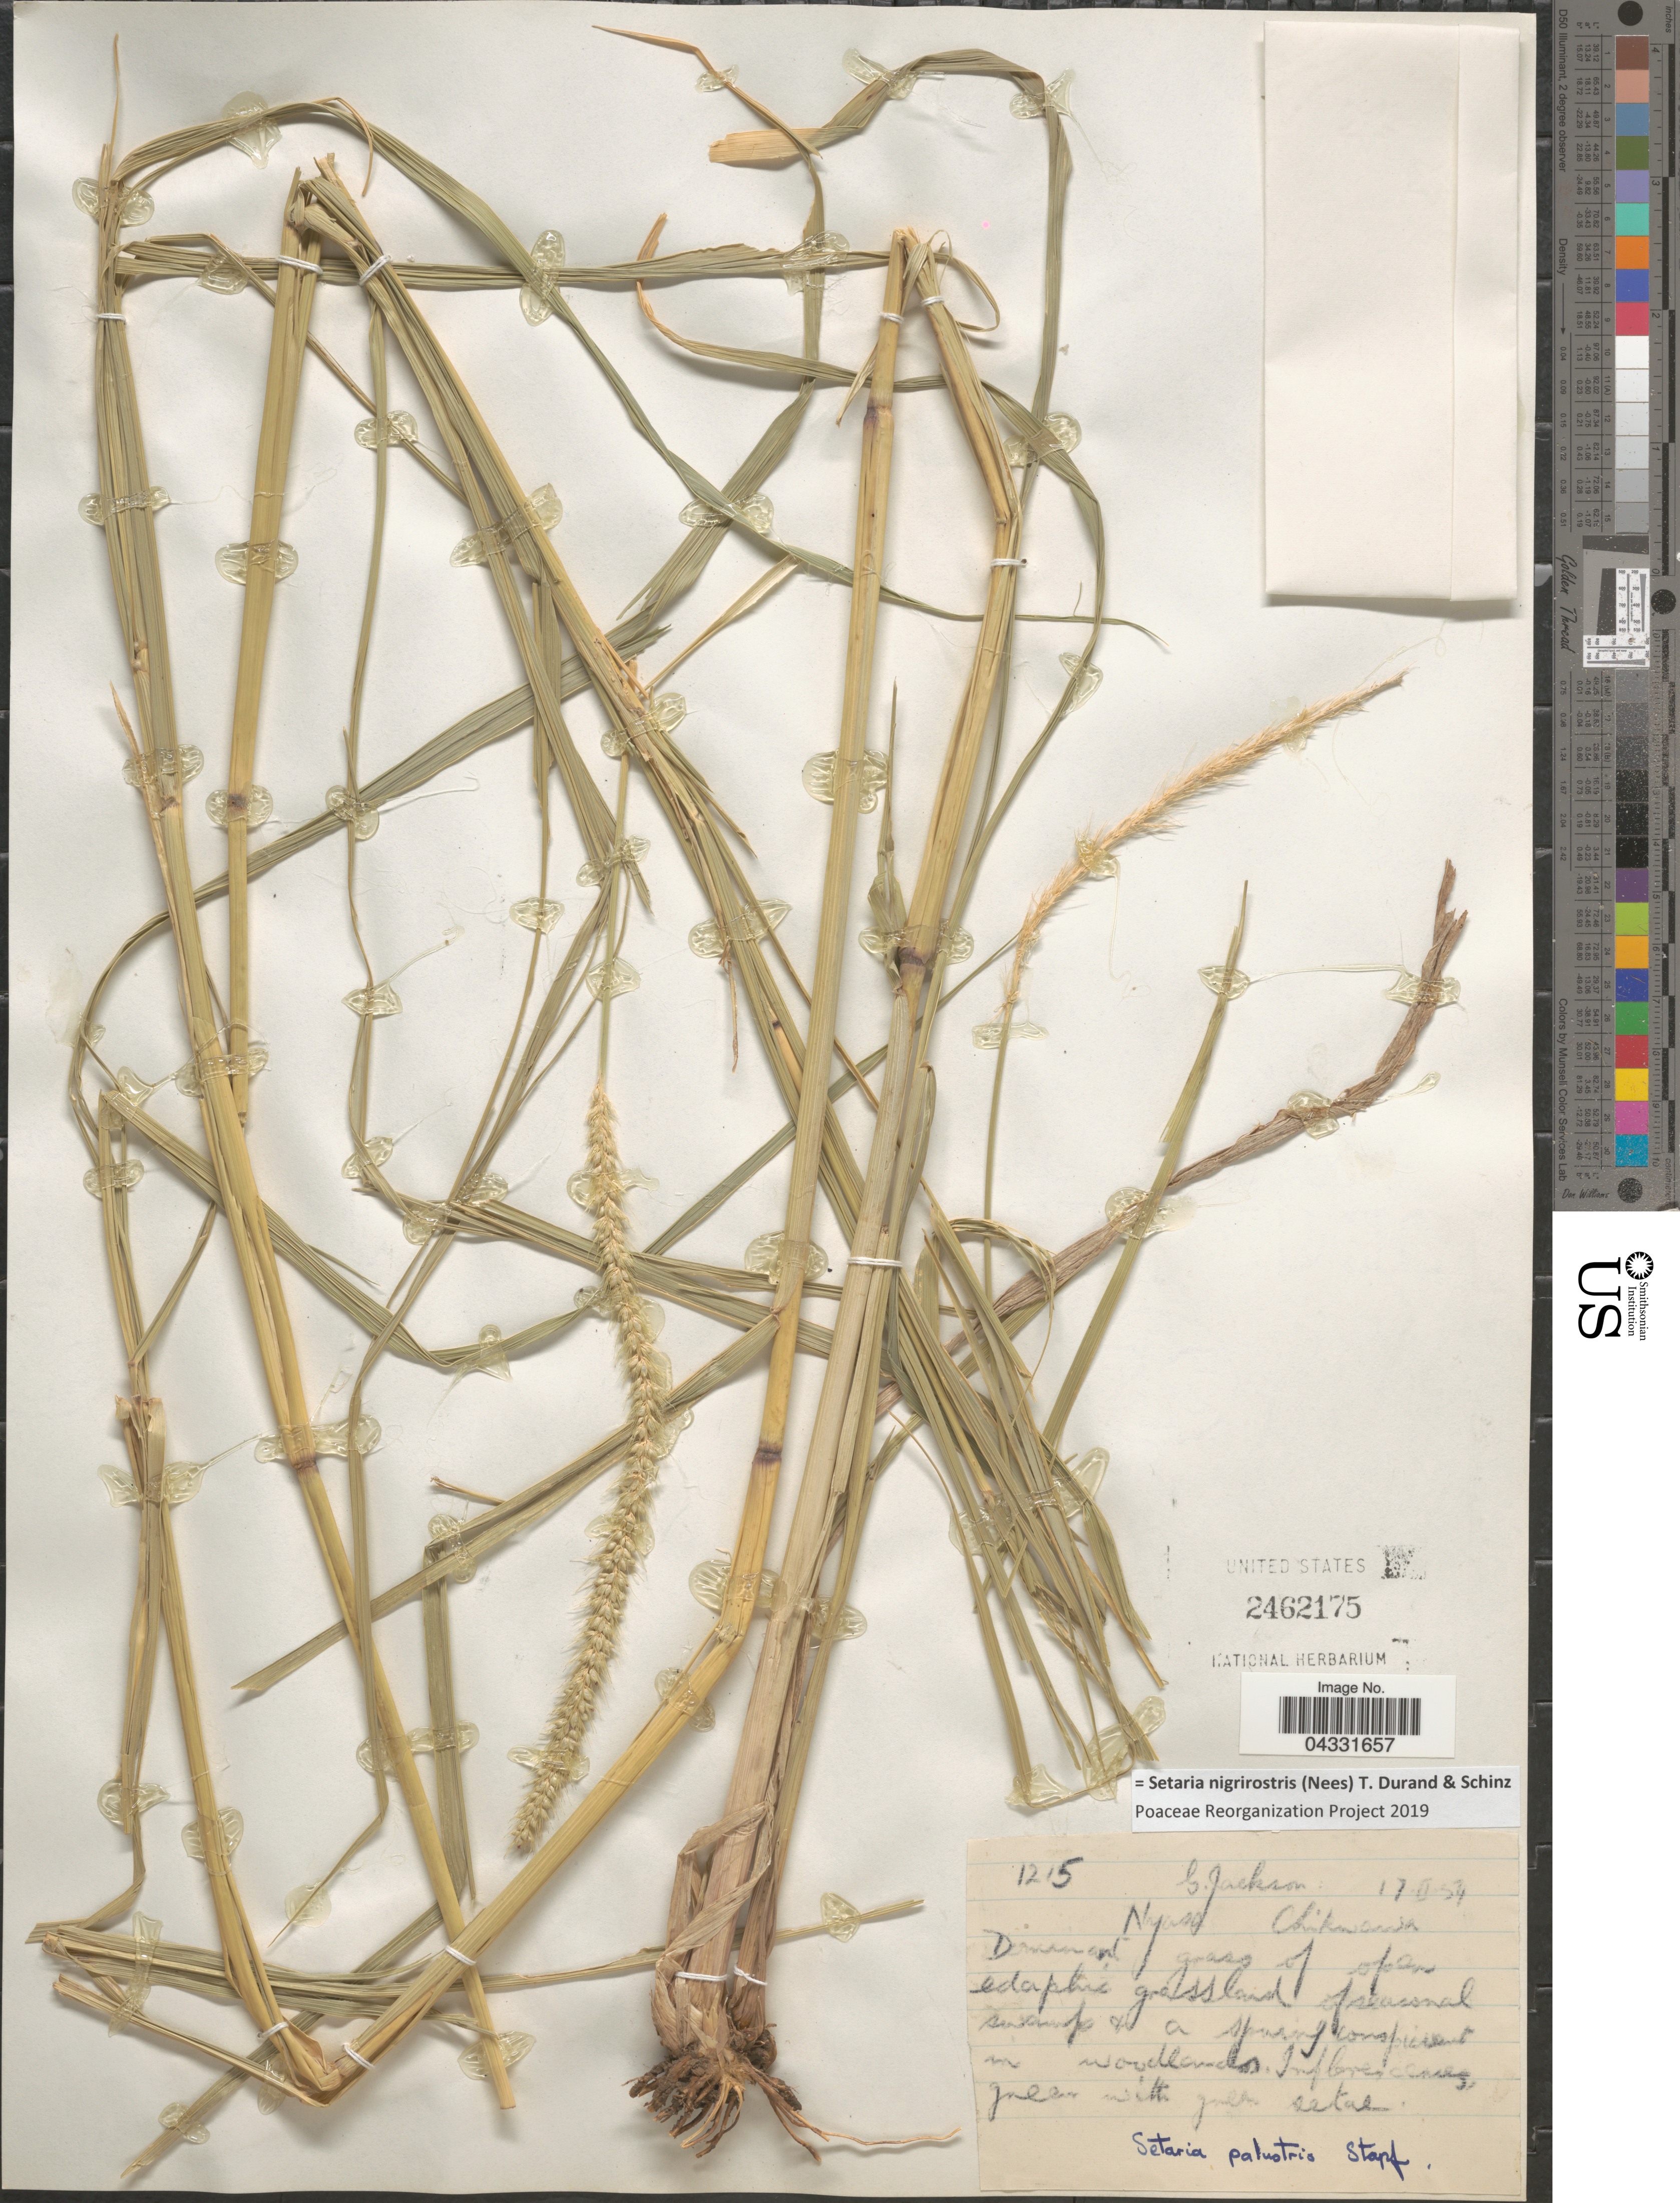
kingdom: Plantae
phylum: Tracheophyta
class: Liliopsida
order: Poales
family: Poaceae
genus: Setaria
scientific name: Setaria nigrirostris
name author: (Nees) Durand & Schinz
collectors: G. Jackson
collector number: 1215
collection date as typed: Transcribed d/m/y: 17/2/54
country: Malawi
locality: Nyasa. Chikwanda.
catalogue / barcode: US 2462175